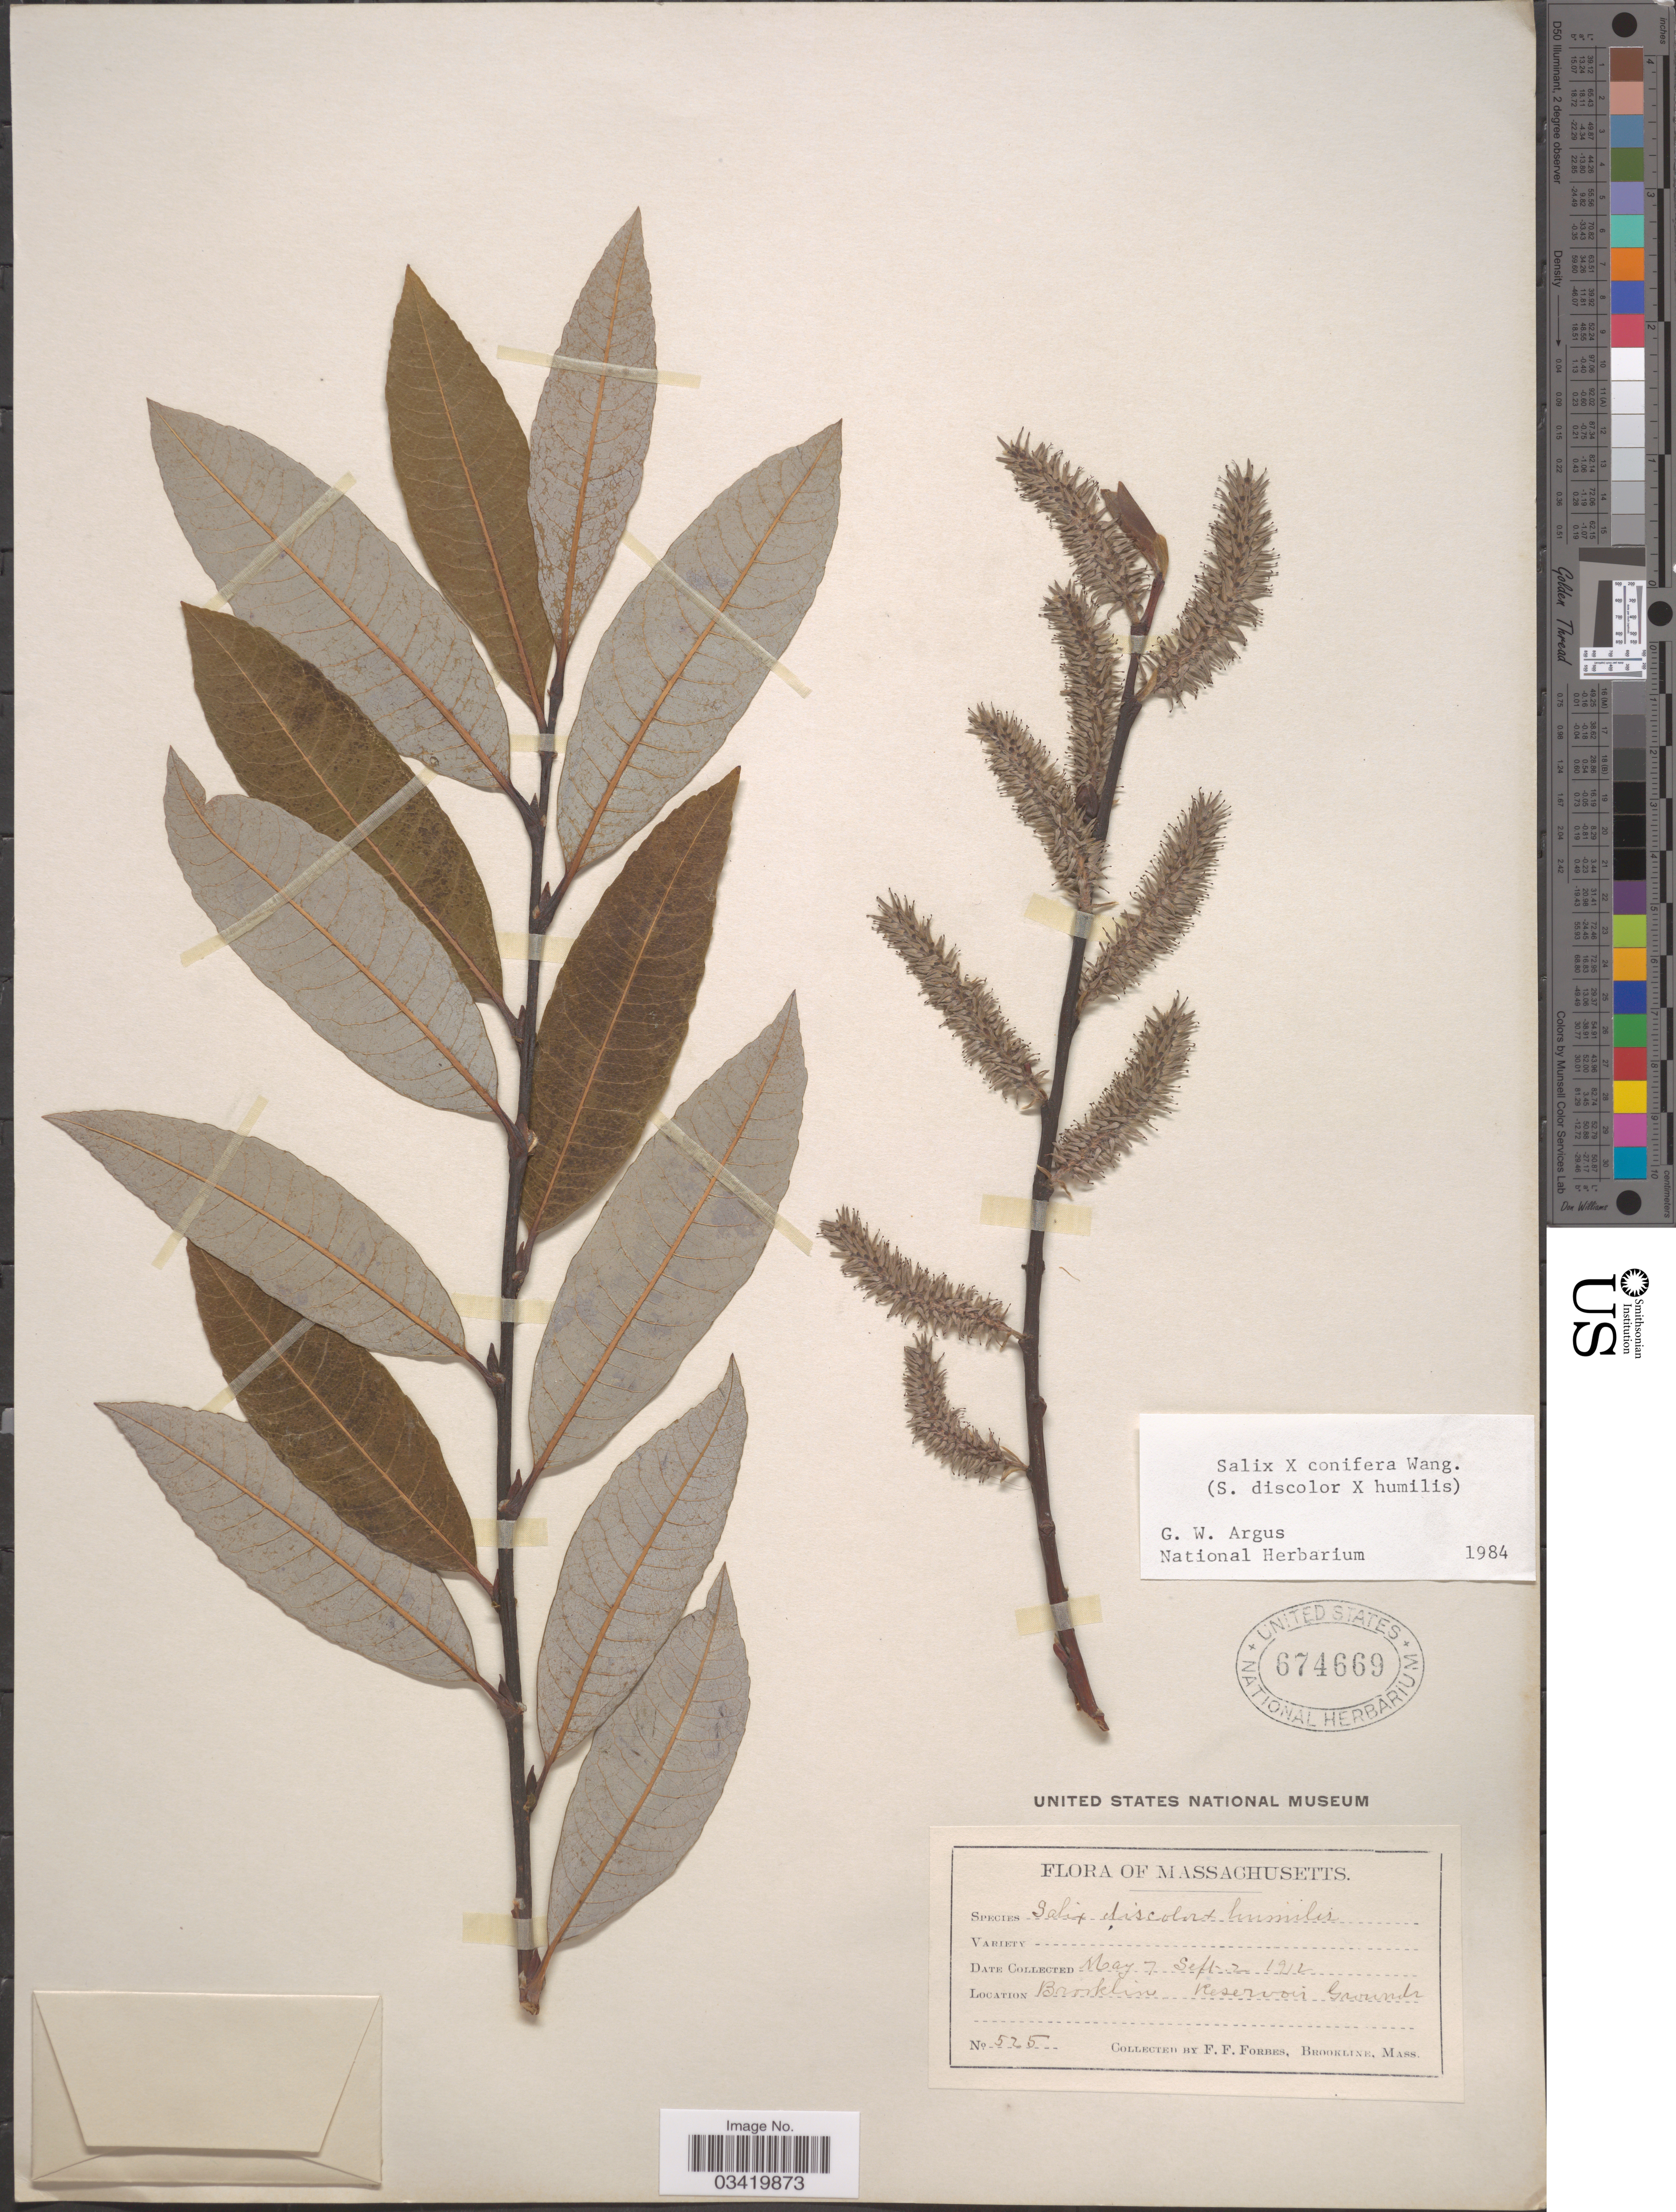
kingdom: Plantae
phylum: Tracheophyta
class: Magnoliopsida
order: Malpighiales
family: Salicaceae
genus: Salix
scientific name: Salix x conifera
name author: Wangenh.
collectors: F. Forbes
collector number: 525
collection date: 1912-05-07/1912-09-02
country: United States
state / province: Massachusetts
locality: Brookline Reservoir Grounds.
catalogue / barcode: US 674669